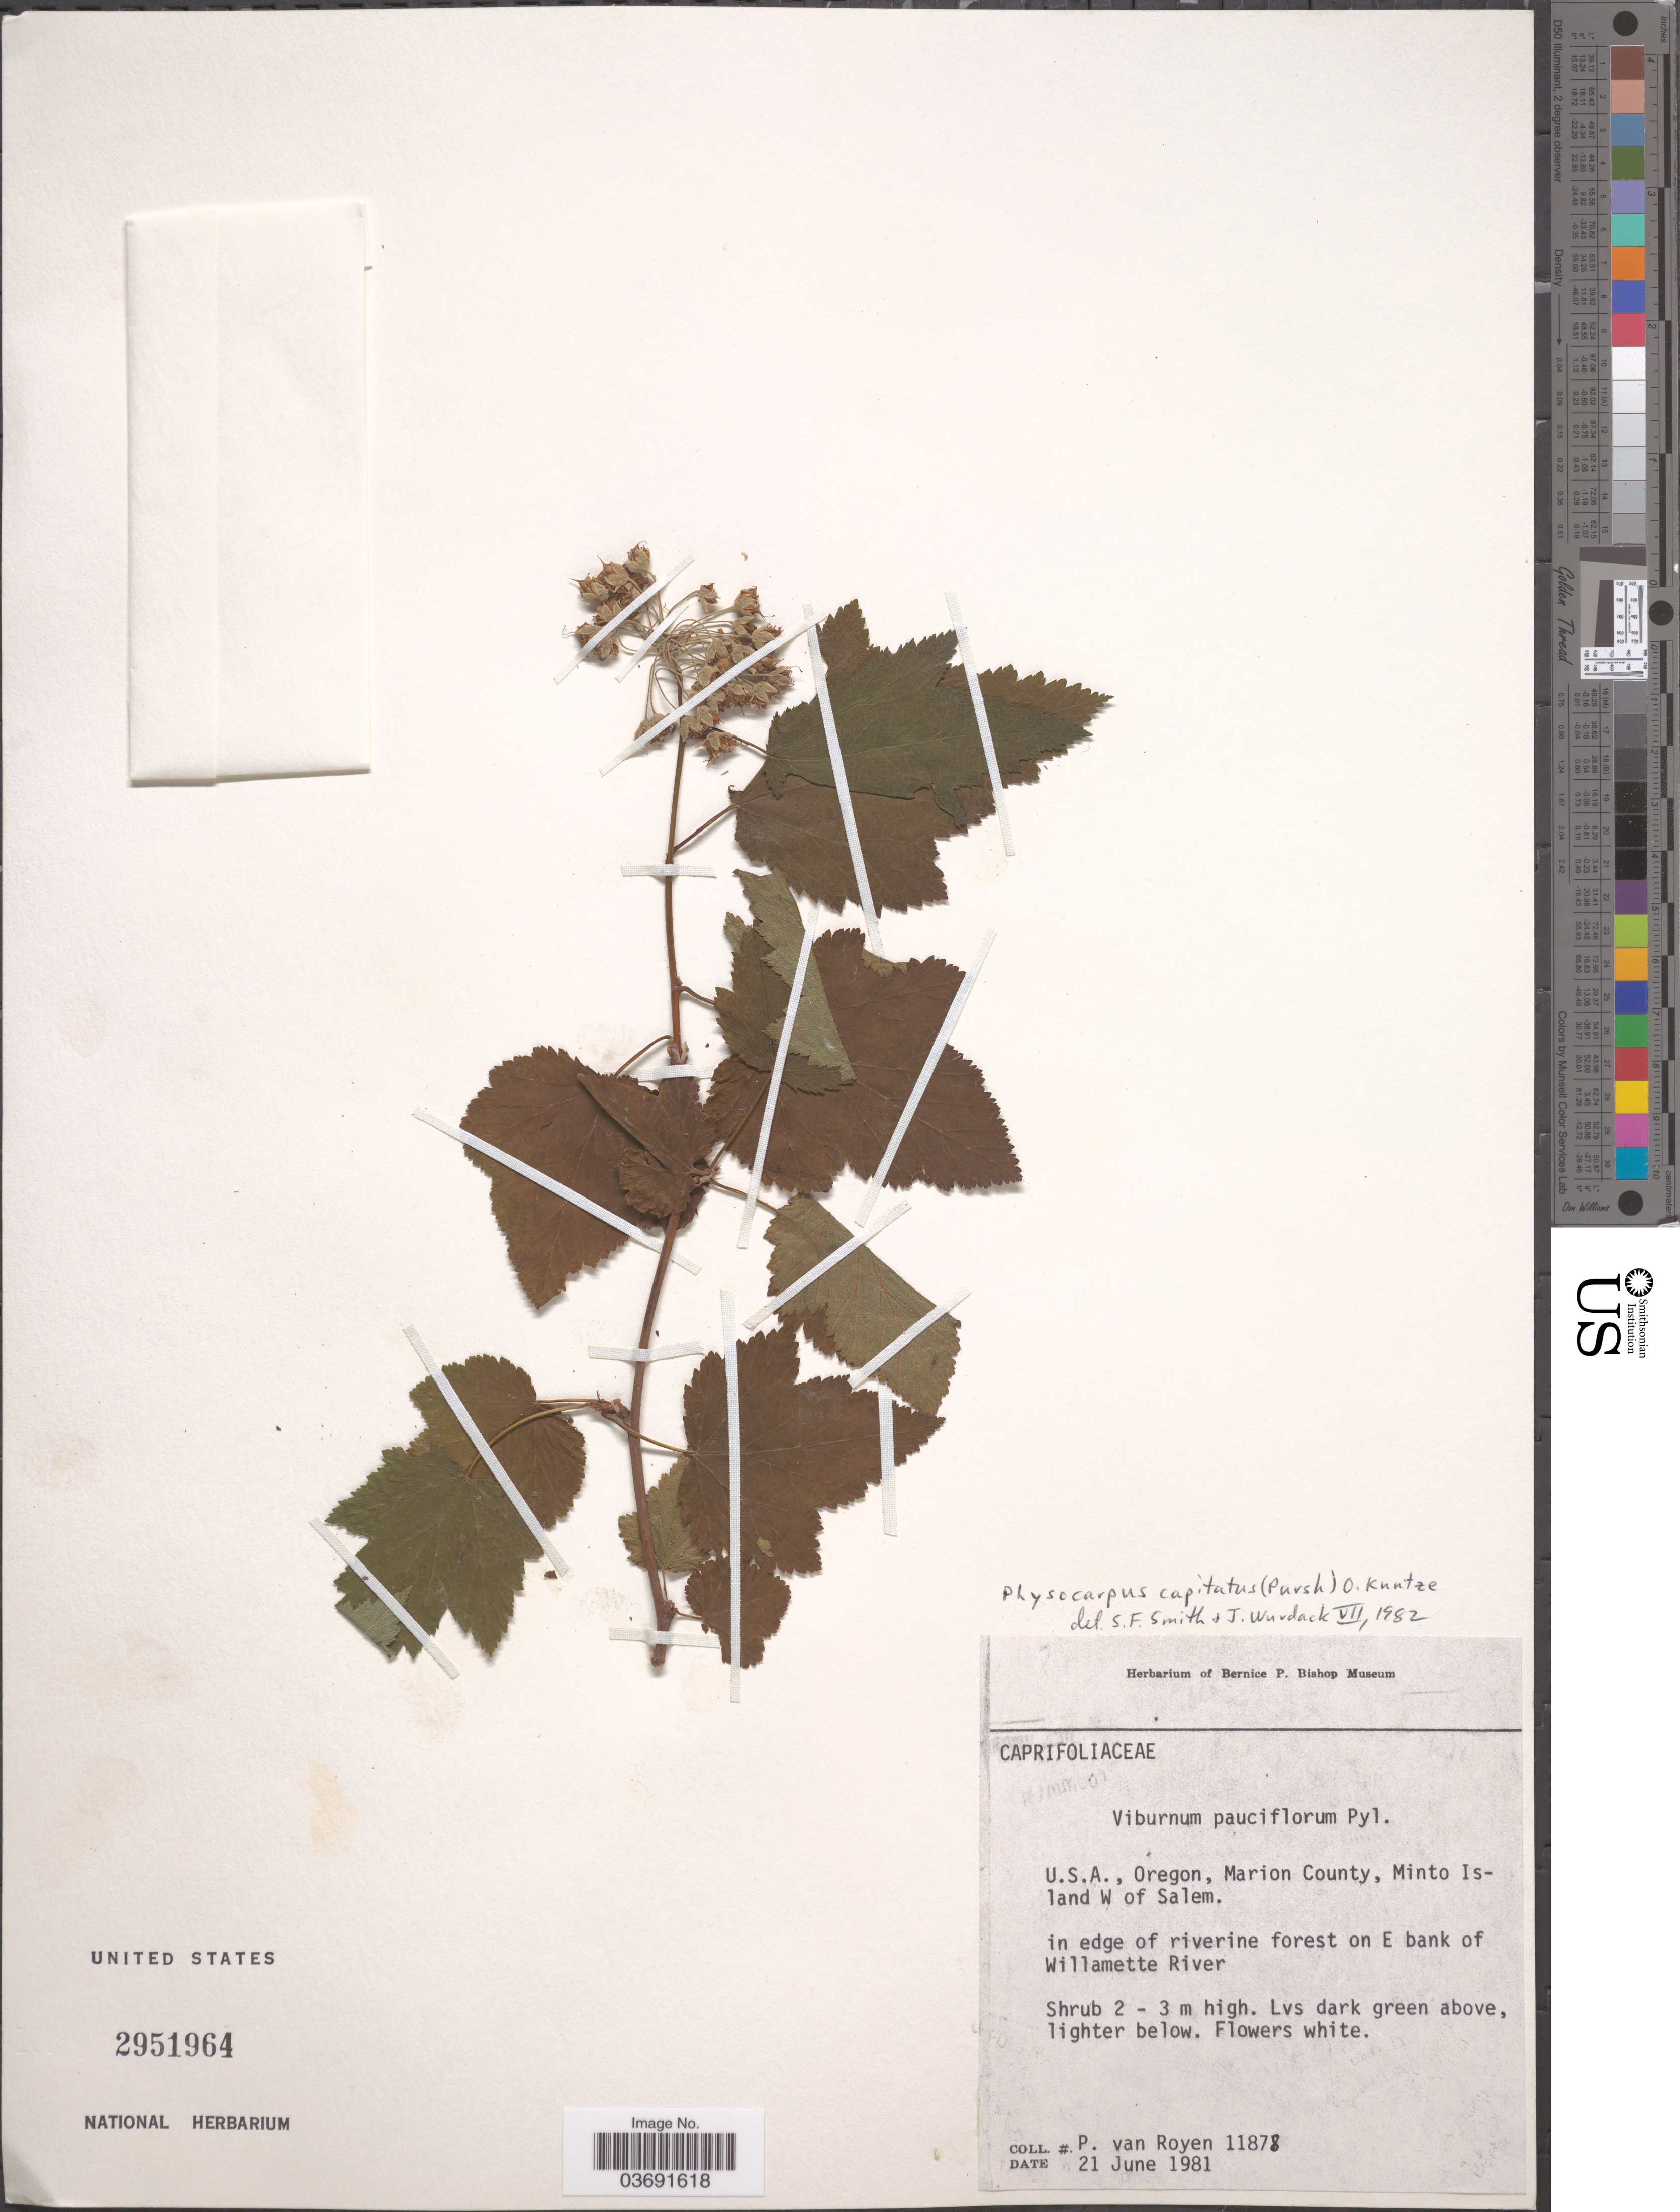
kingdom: Plantae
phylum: Tracheophyta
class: Magnoliopsida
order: Rosales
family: Rosaceae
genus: Physocarpus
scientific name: Physocarpus capitatus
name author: (Pursh) Kuntze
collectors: P. van Royen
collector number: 11878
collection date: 1981-06-21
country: United States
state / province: Oregon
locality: Marion County, Minto Island W of Salem. E bank of Willamette River.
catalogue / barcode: US 2951964